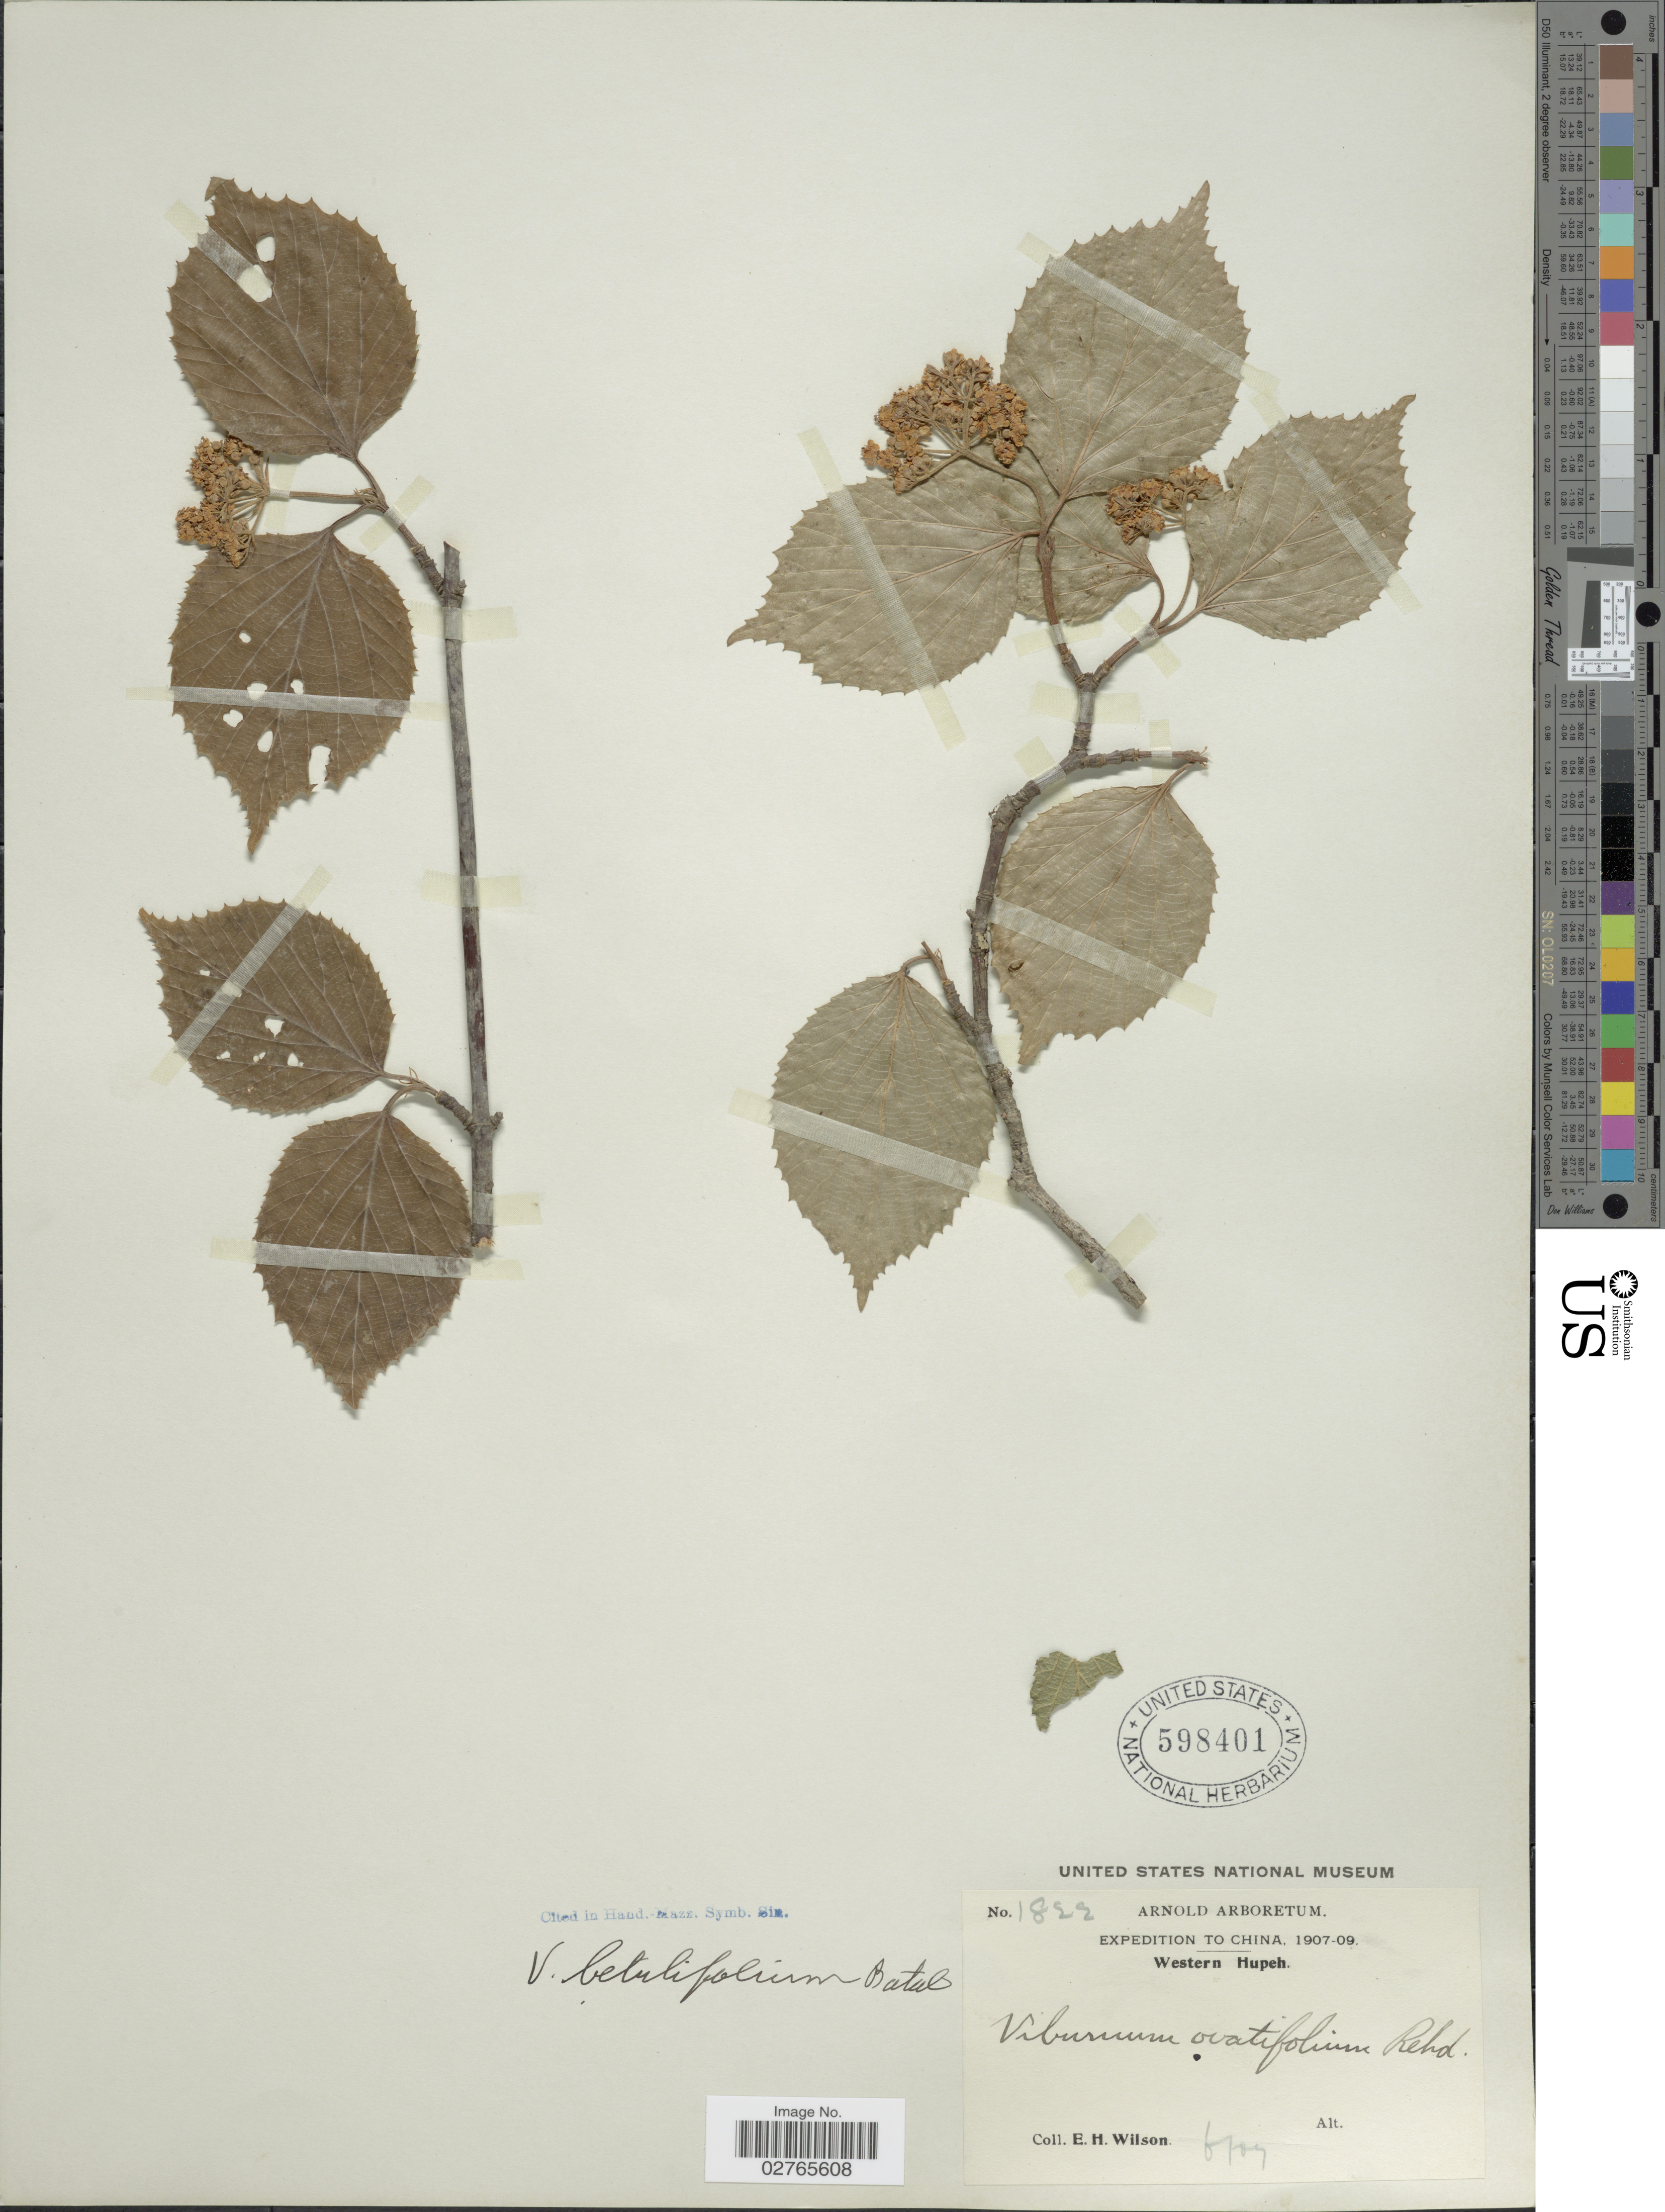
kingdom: Plantae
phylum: Tracheophyta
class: Magnoliopsida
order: Dipsacales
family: Viburnaceae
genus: Viburnum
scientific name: Viburnum betulifolium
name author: Batalin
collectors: E. Wilson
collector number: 1822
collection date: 1907-06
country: China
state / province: Hubei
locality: Western Hupeh.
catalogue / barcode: US 598401